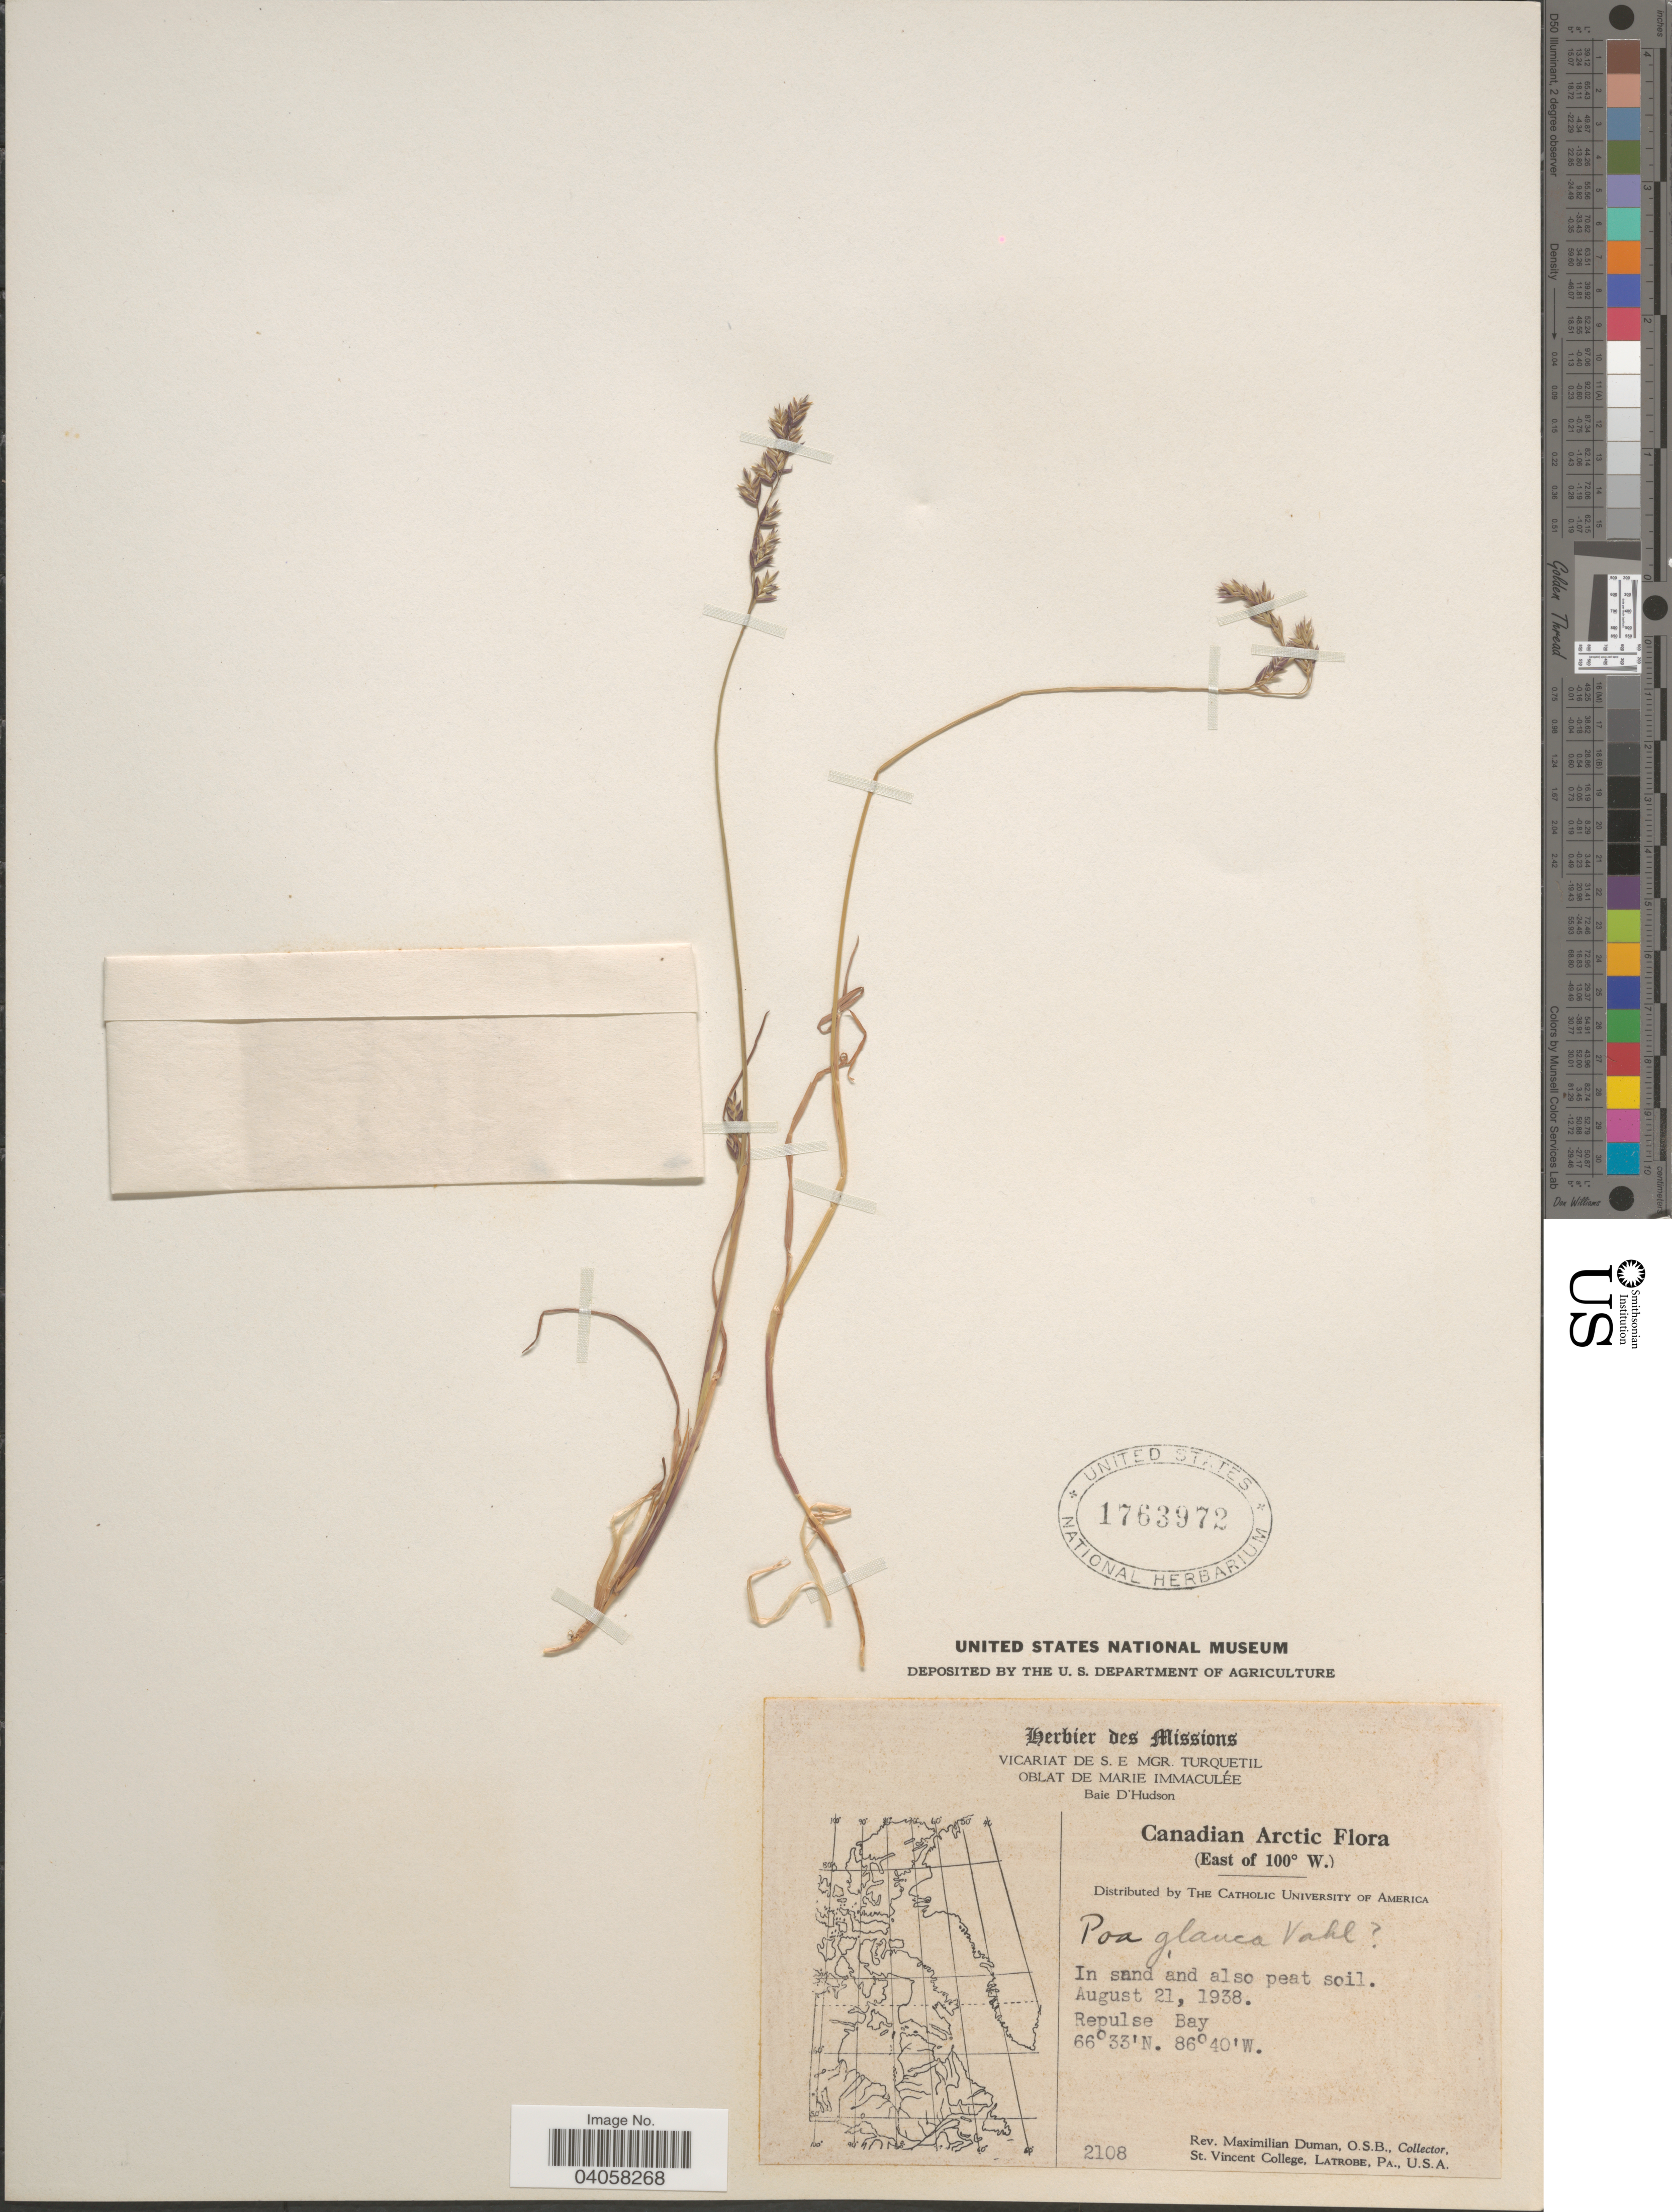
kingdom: Plantae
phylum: Tracheophyta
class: Liliopsida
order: Poales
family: Poaceae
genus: Poa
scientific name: Poa glauca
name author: Vahl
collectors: M. Duman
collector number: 2108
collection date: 1938-08-21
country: Canada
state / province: Nunavut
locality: Canadian Arctic (East of 100° W.) Repulse Bay.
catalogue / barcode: US 1763972